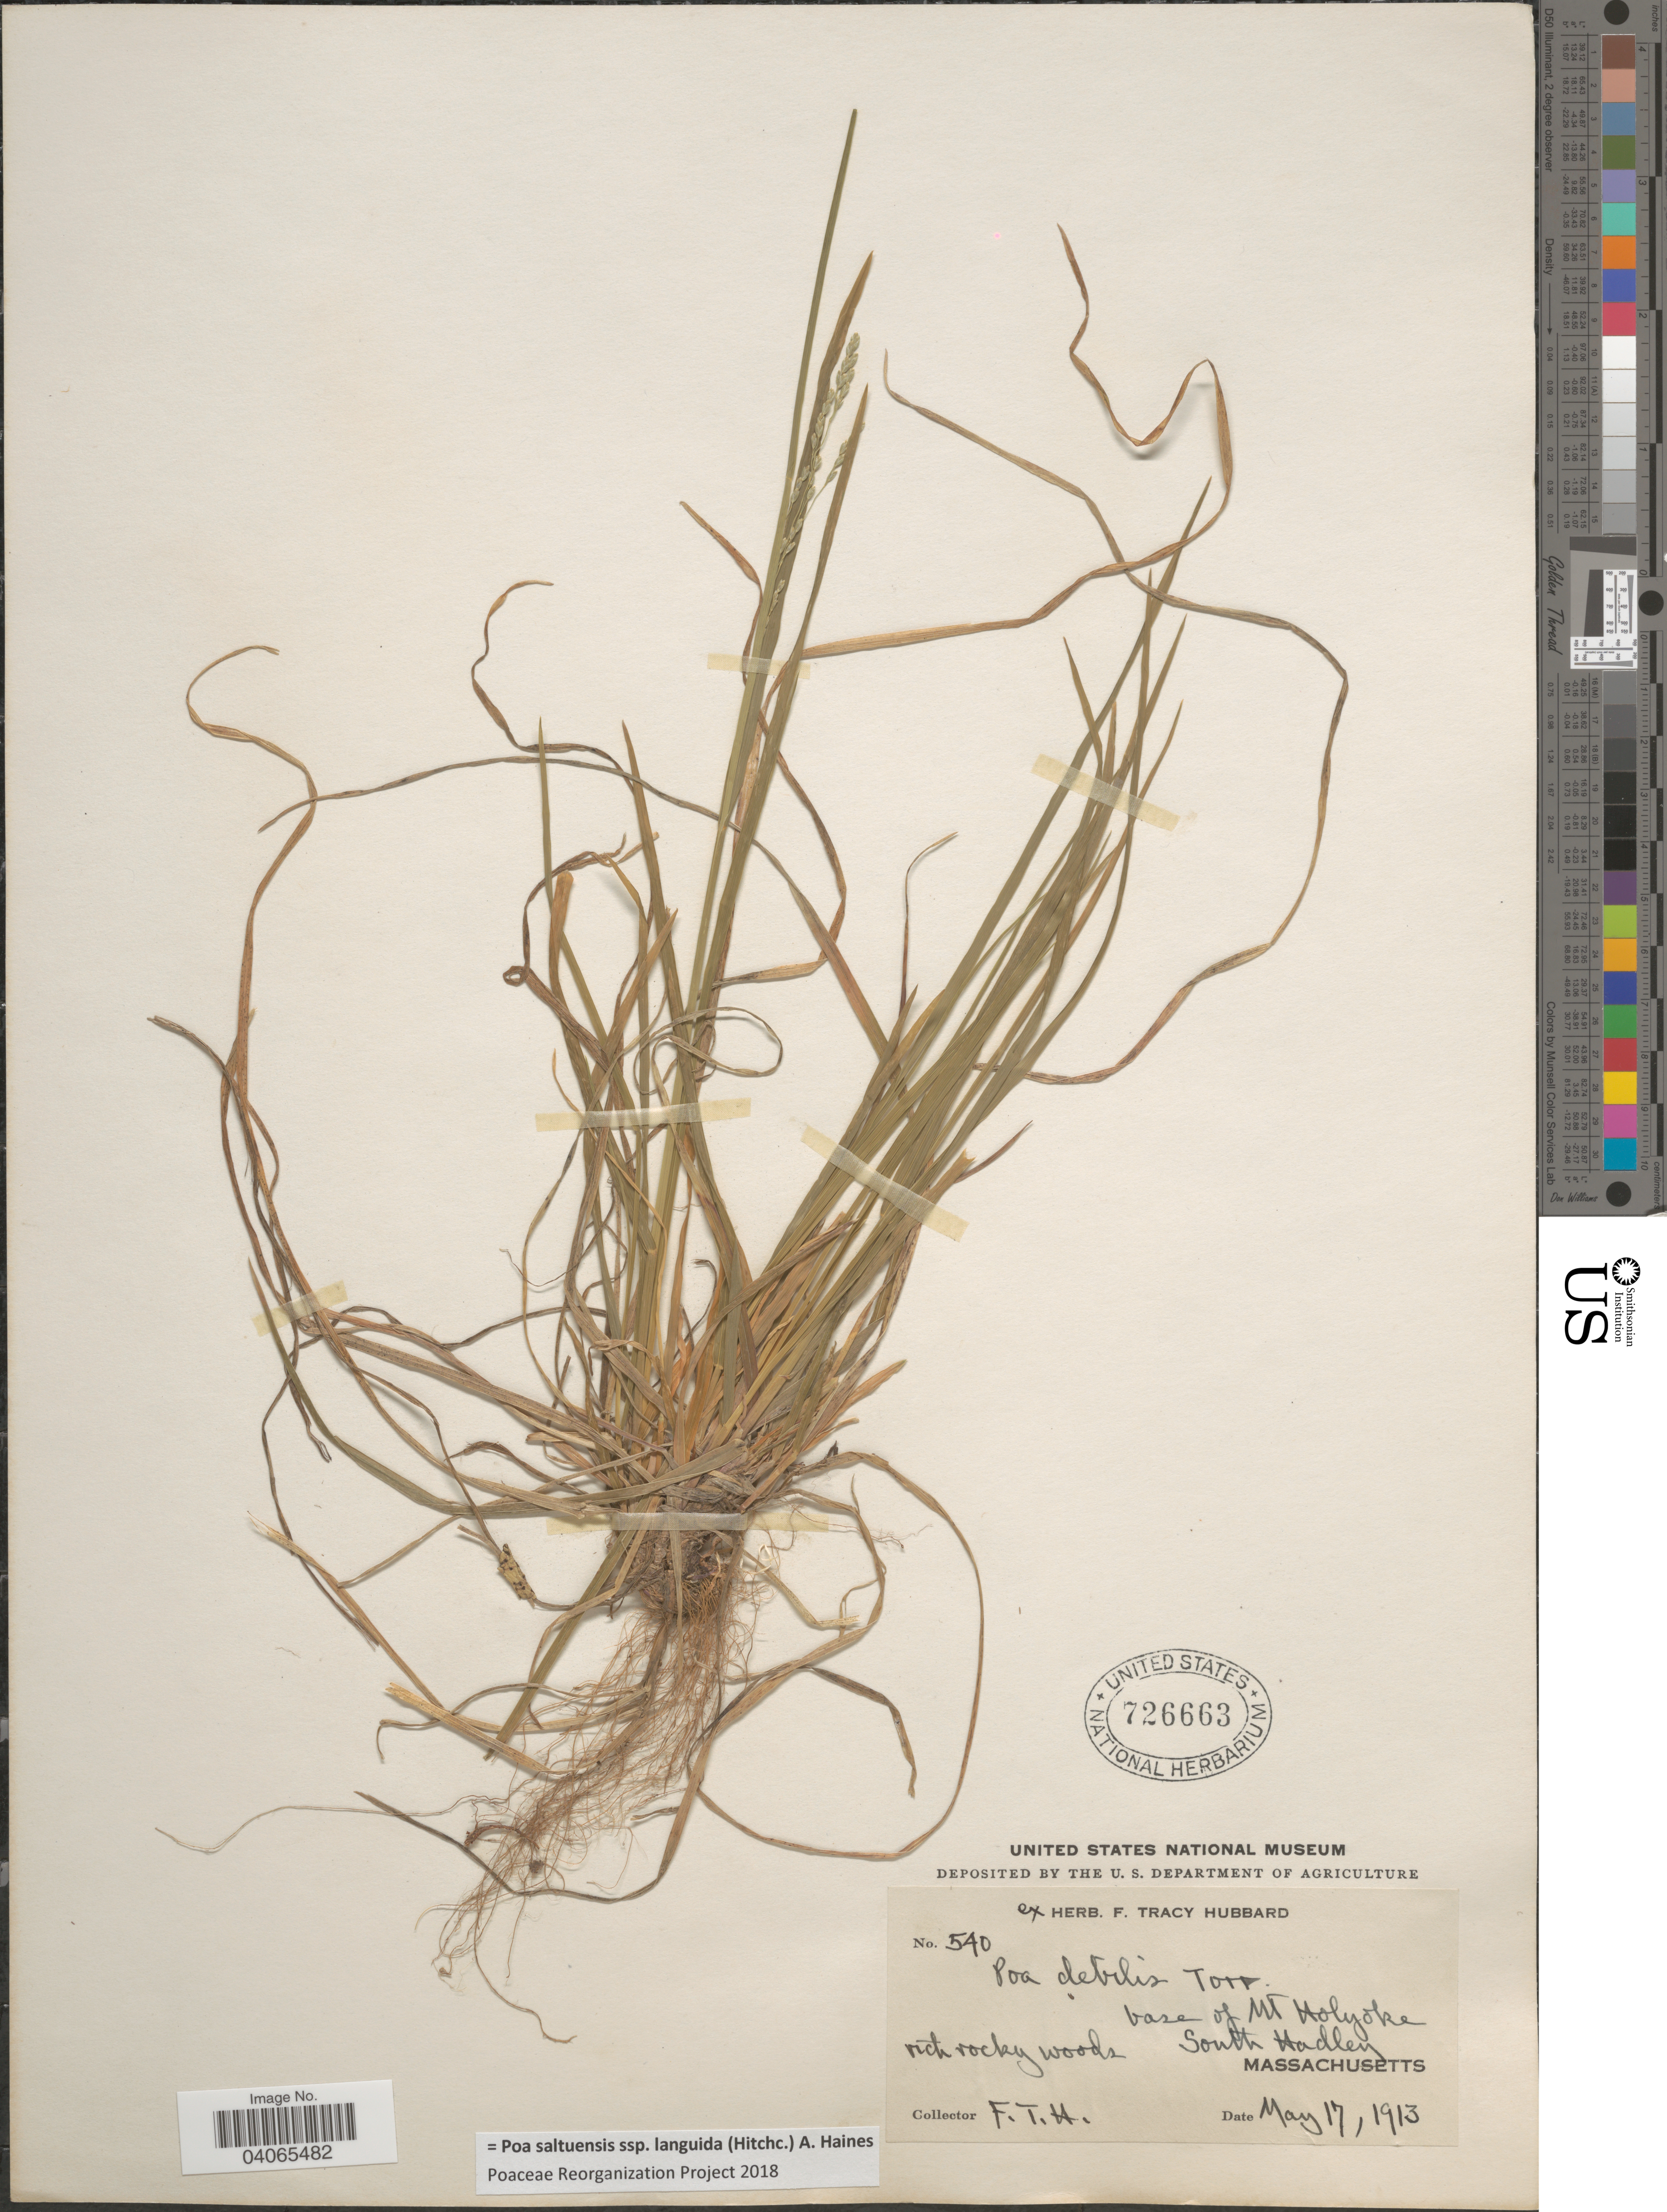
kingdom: Plantae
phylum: Tracheophyta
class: Liliopsida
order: Poales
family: Poaceae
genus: Poa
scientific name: Poa saltuensis subsp. languida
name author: (Hitchc.) A. Haines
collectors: F. T. Hubbard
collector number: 540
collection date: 1913-05-17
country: United States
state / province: Massachusetts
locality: Base of Mt Holyoke. Rich rocky woods South Hadley.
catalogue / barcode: US 726663